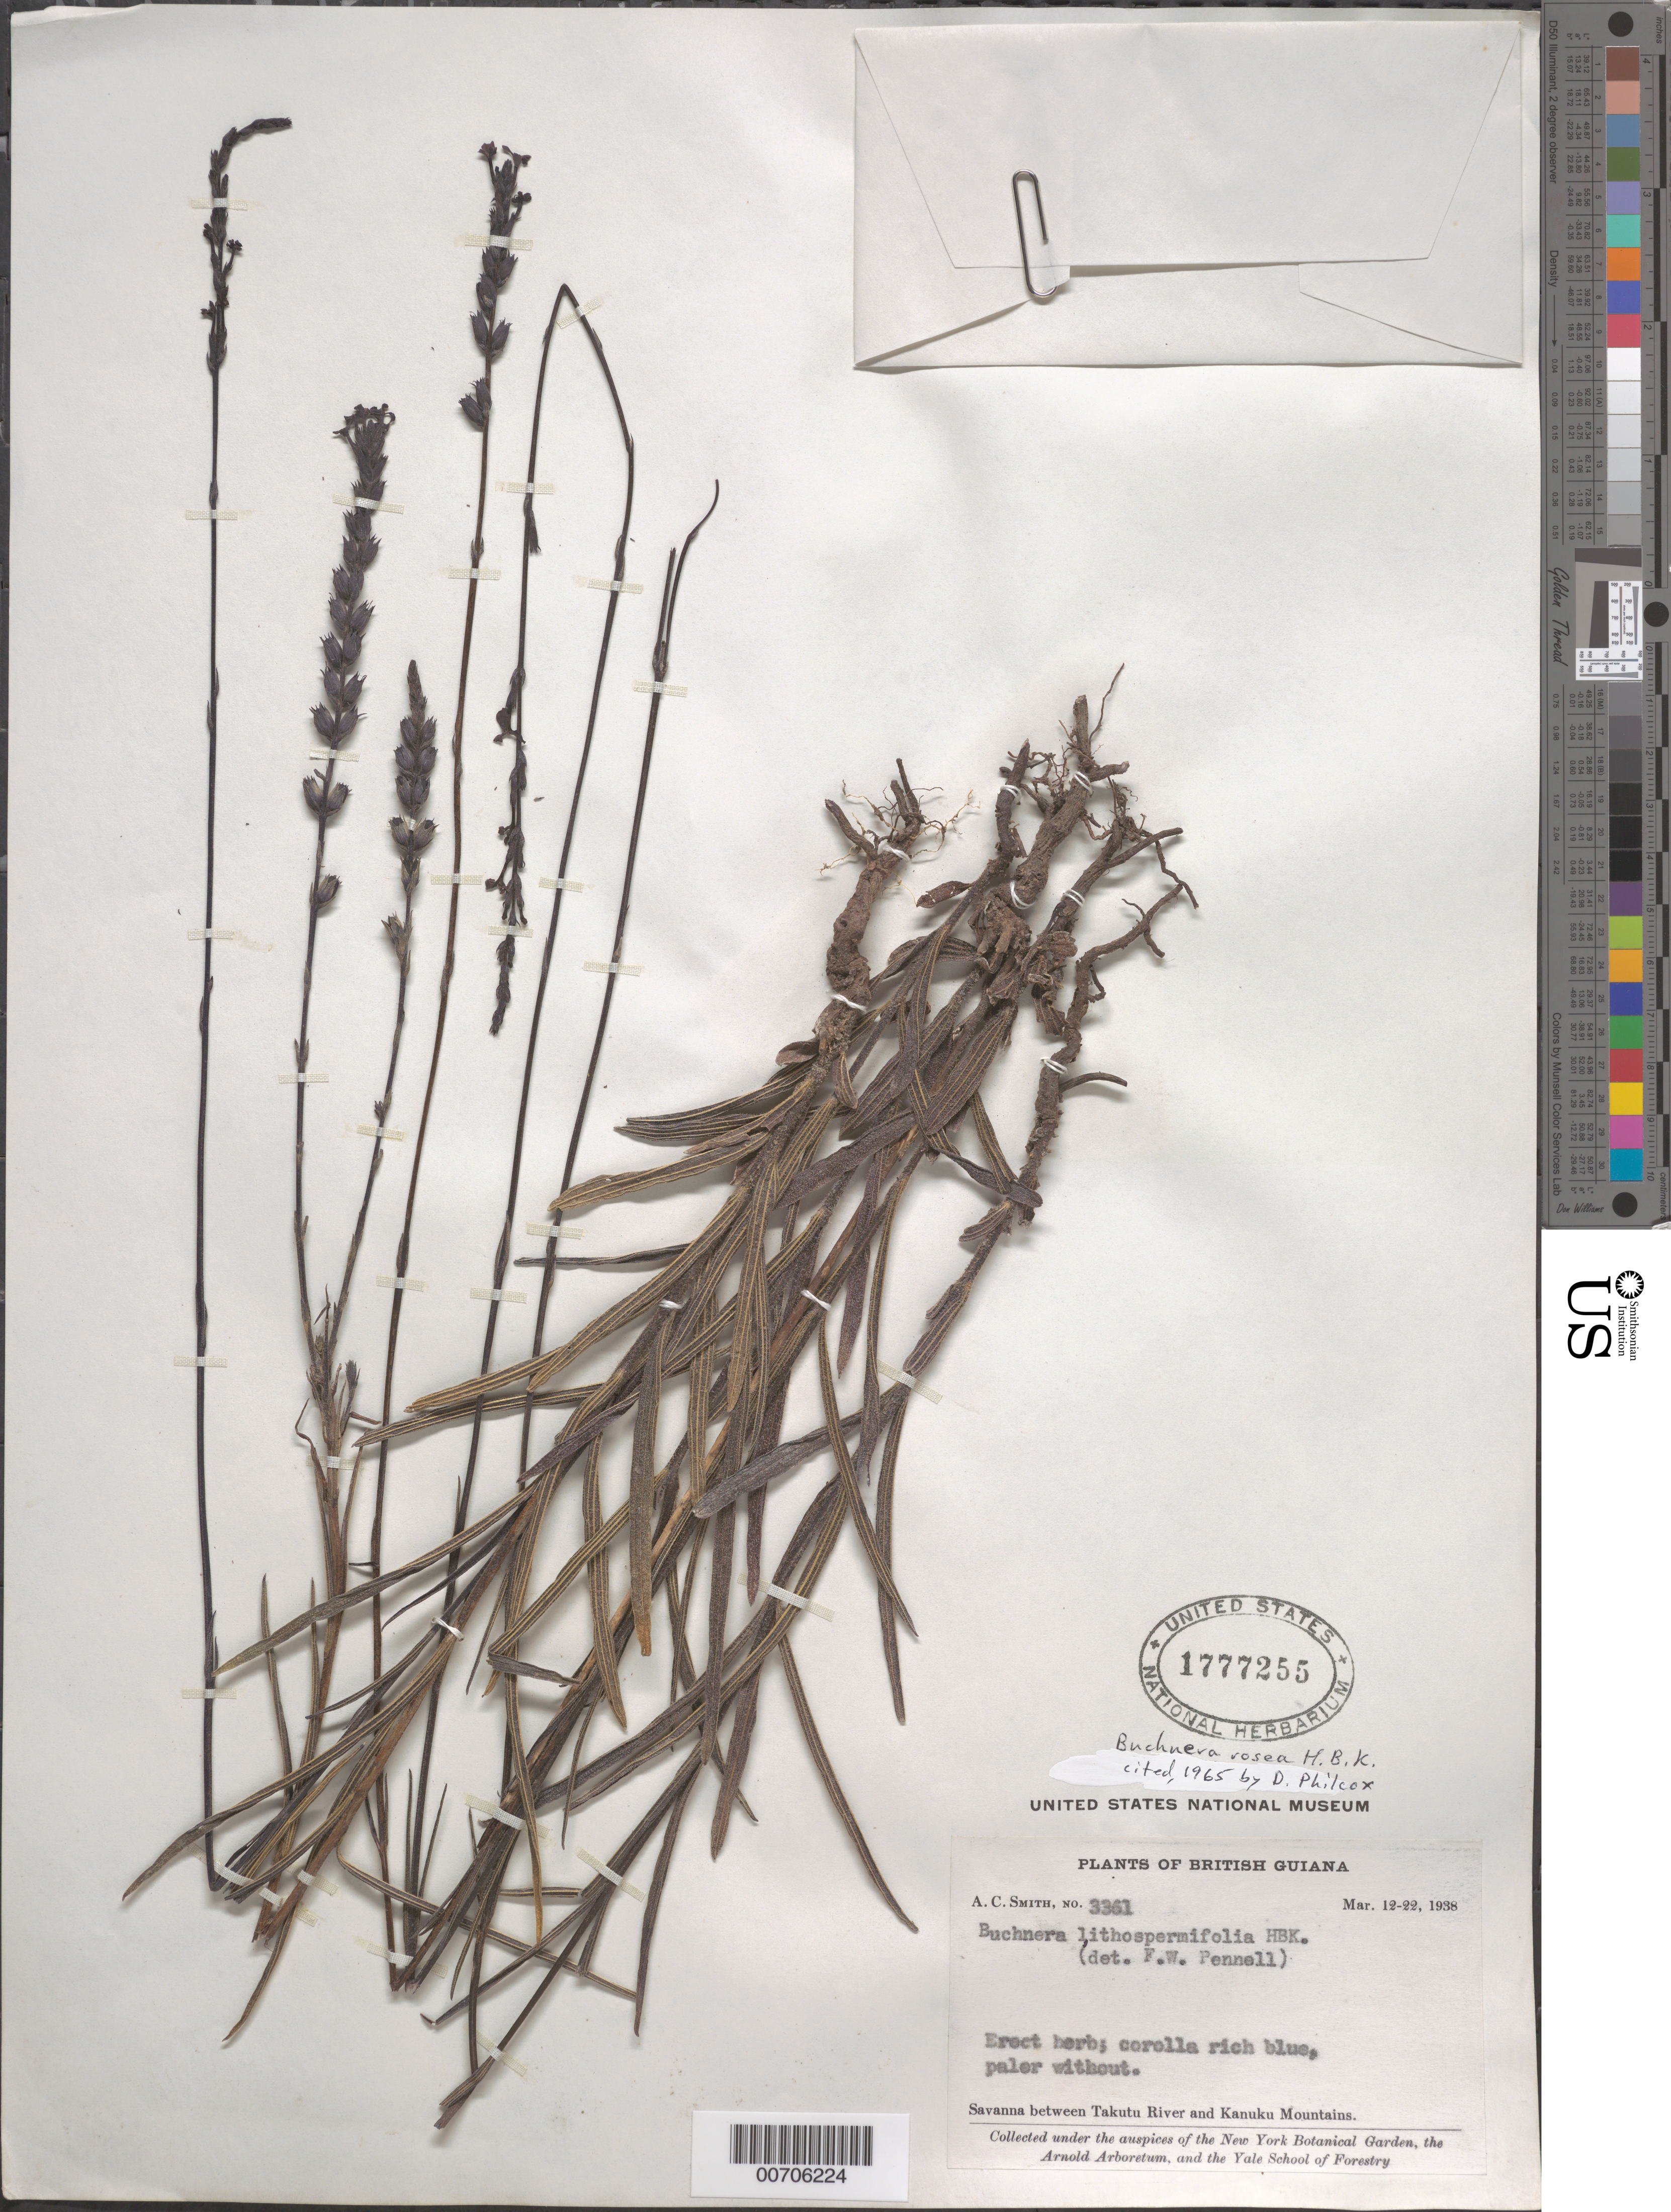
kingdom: Plantae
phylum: Tracheophyta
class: Magnoliopsida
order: Lamiales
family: Orobanchaceae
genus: Buchnera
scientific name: Buchnera rosea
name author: Kunth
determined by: Philcox, D.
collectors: A. C. Smith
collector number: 3361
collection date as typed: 12-Mar-38 to 22-Mar-38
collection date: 1938-03-12/1938-03-22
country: Guyana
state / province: U. Takutu-U. Essequibo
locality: Kanuku Mts., savanna betw. mts. and Takutu R.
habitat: Savanna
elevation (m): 200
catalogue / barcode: US 1777255